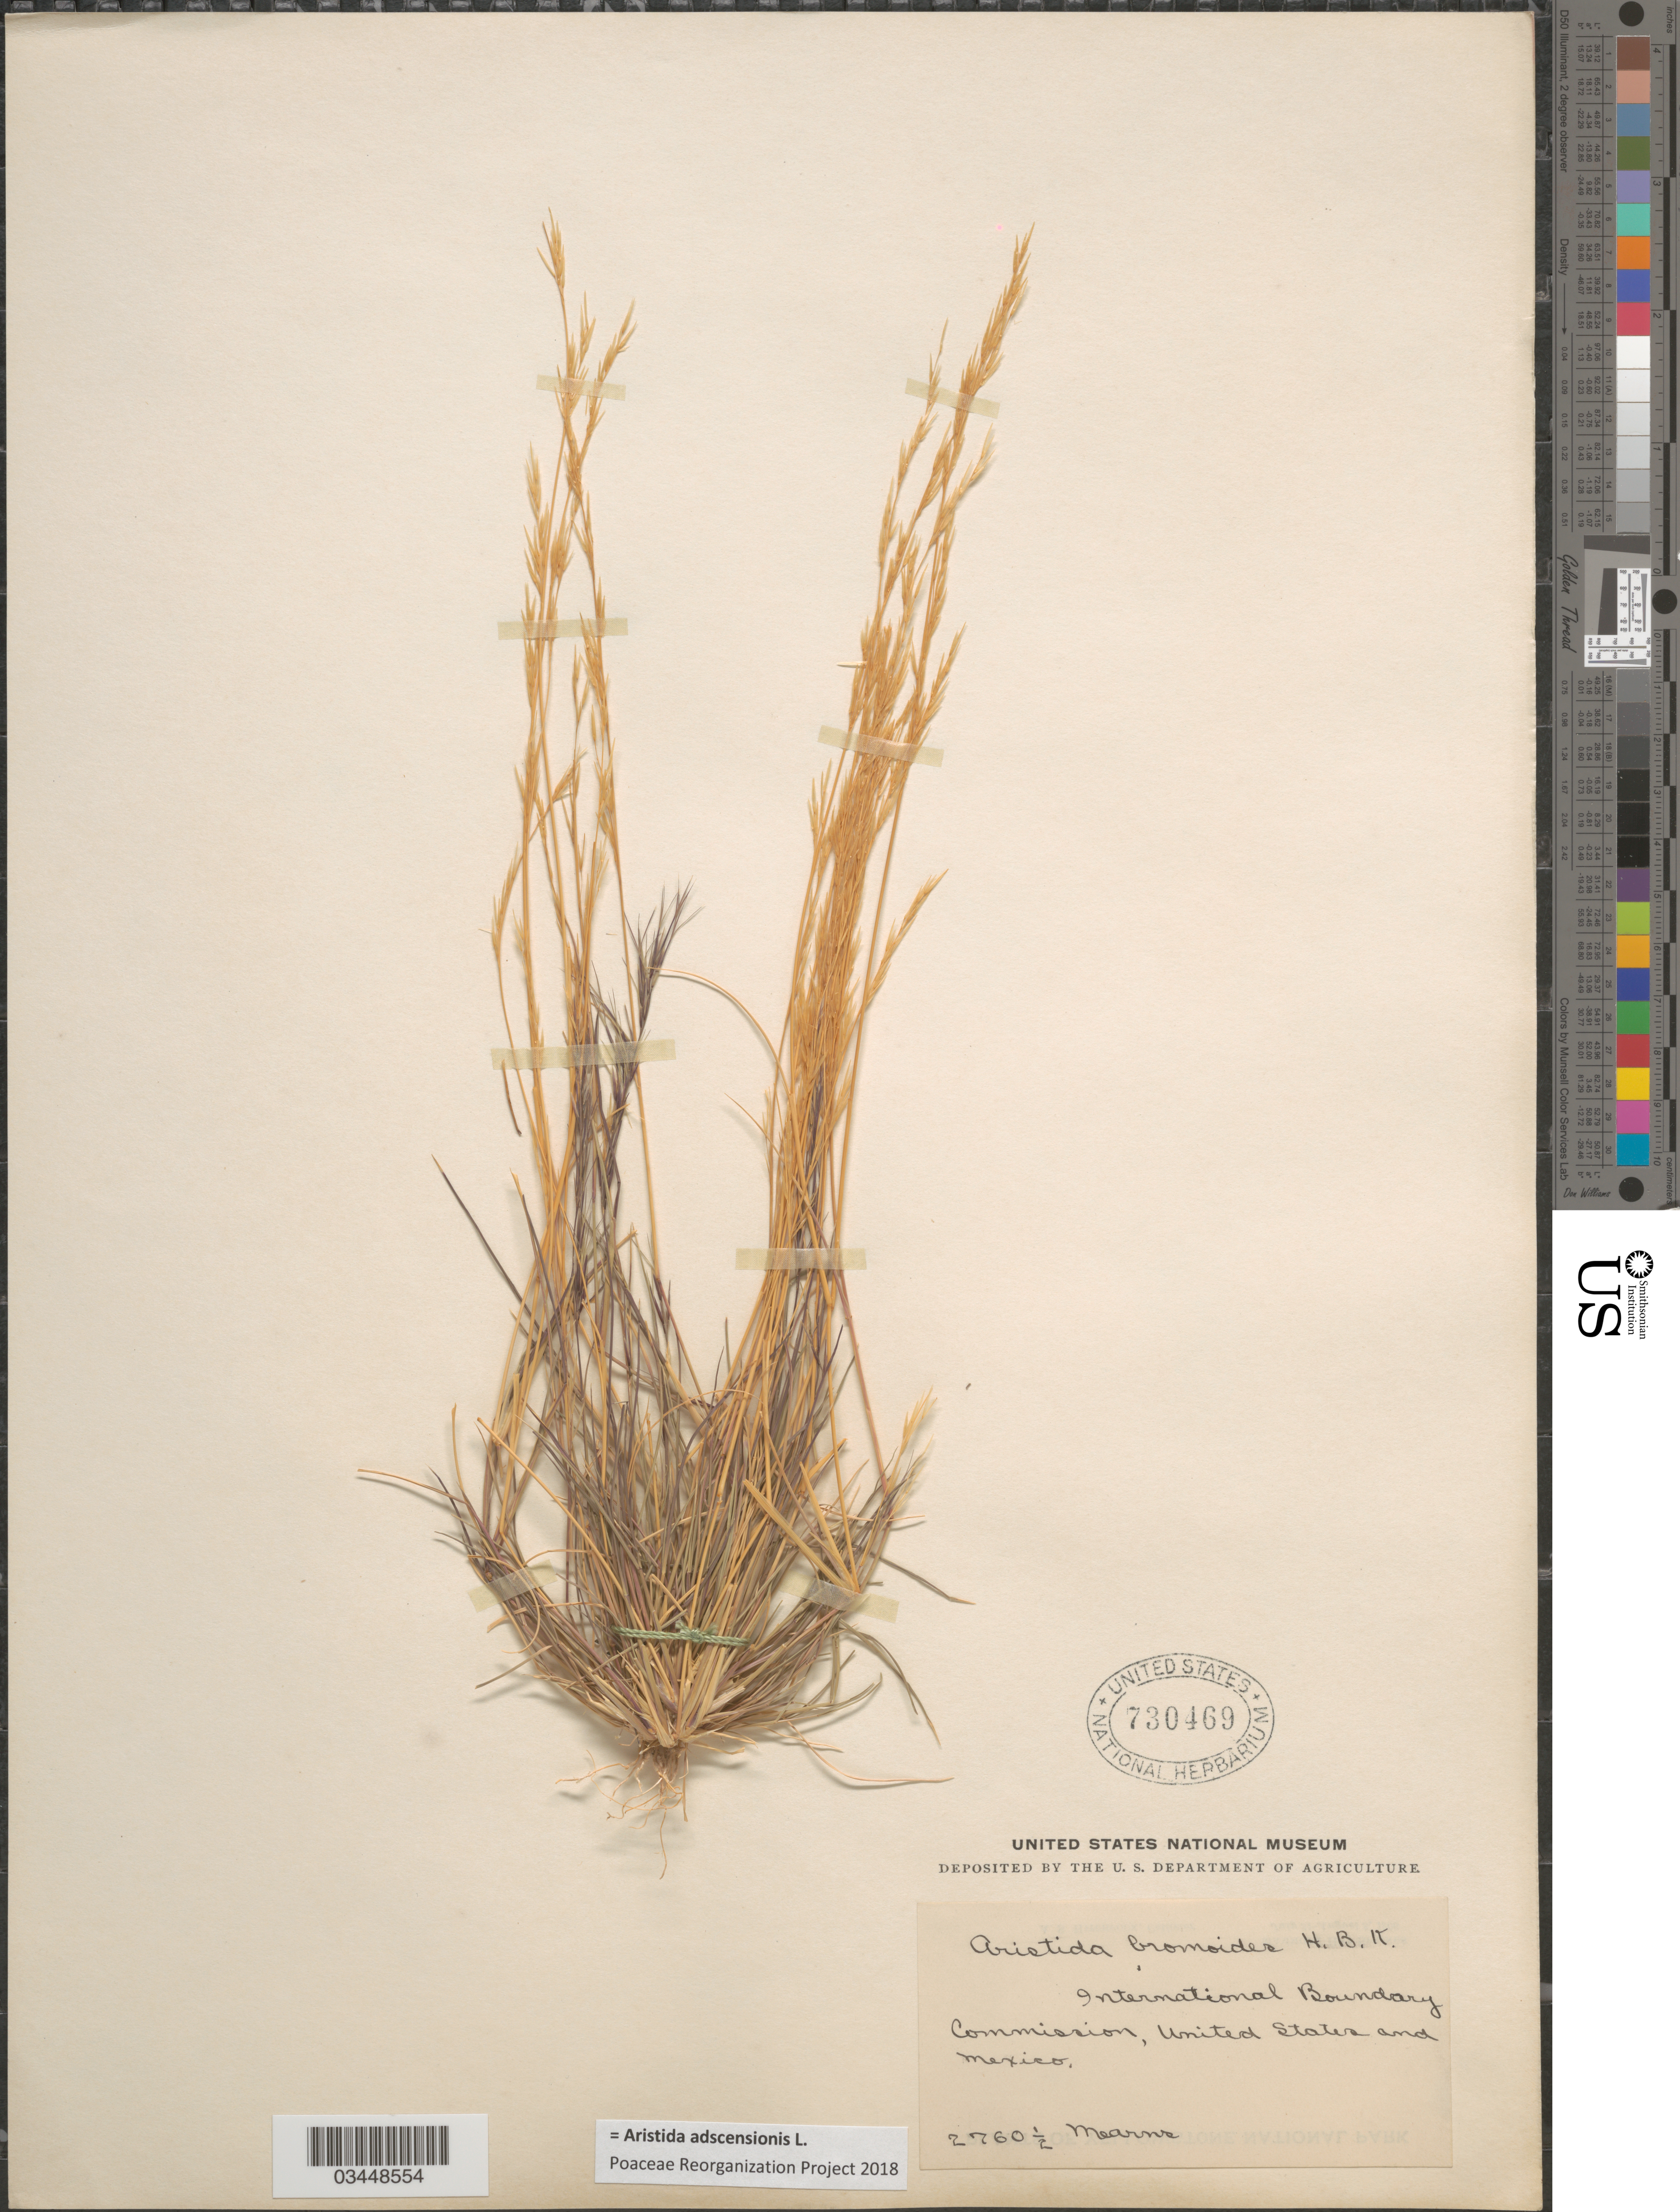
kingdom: Plantae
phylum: Tracheophyta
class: Liliopsida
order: Poales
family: Poaceae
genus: Aristida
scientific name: Aristida adscensionis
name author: L.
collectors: -- Mearns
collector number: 2760½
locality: International Boundary Commission, United States and Mexico.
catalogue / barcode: US 730469